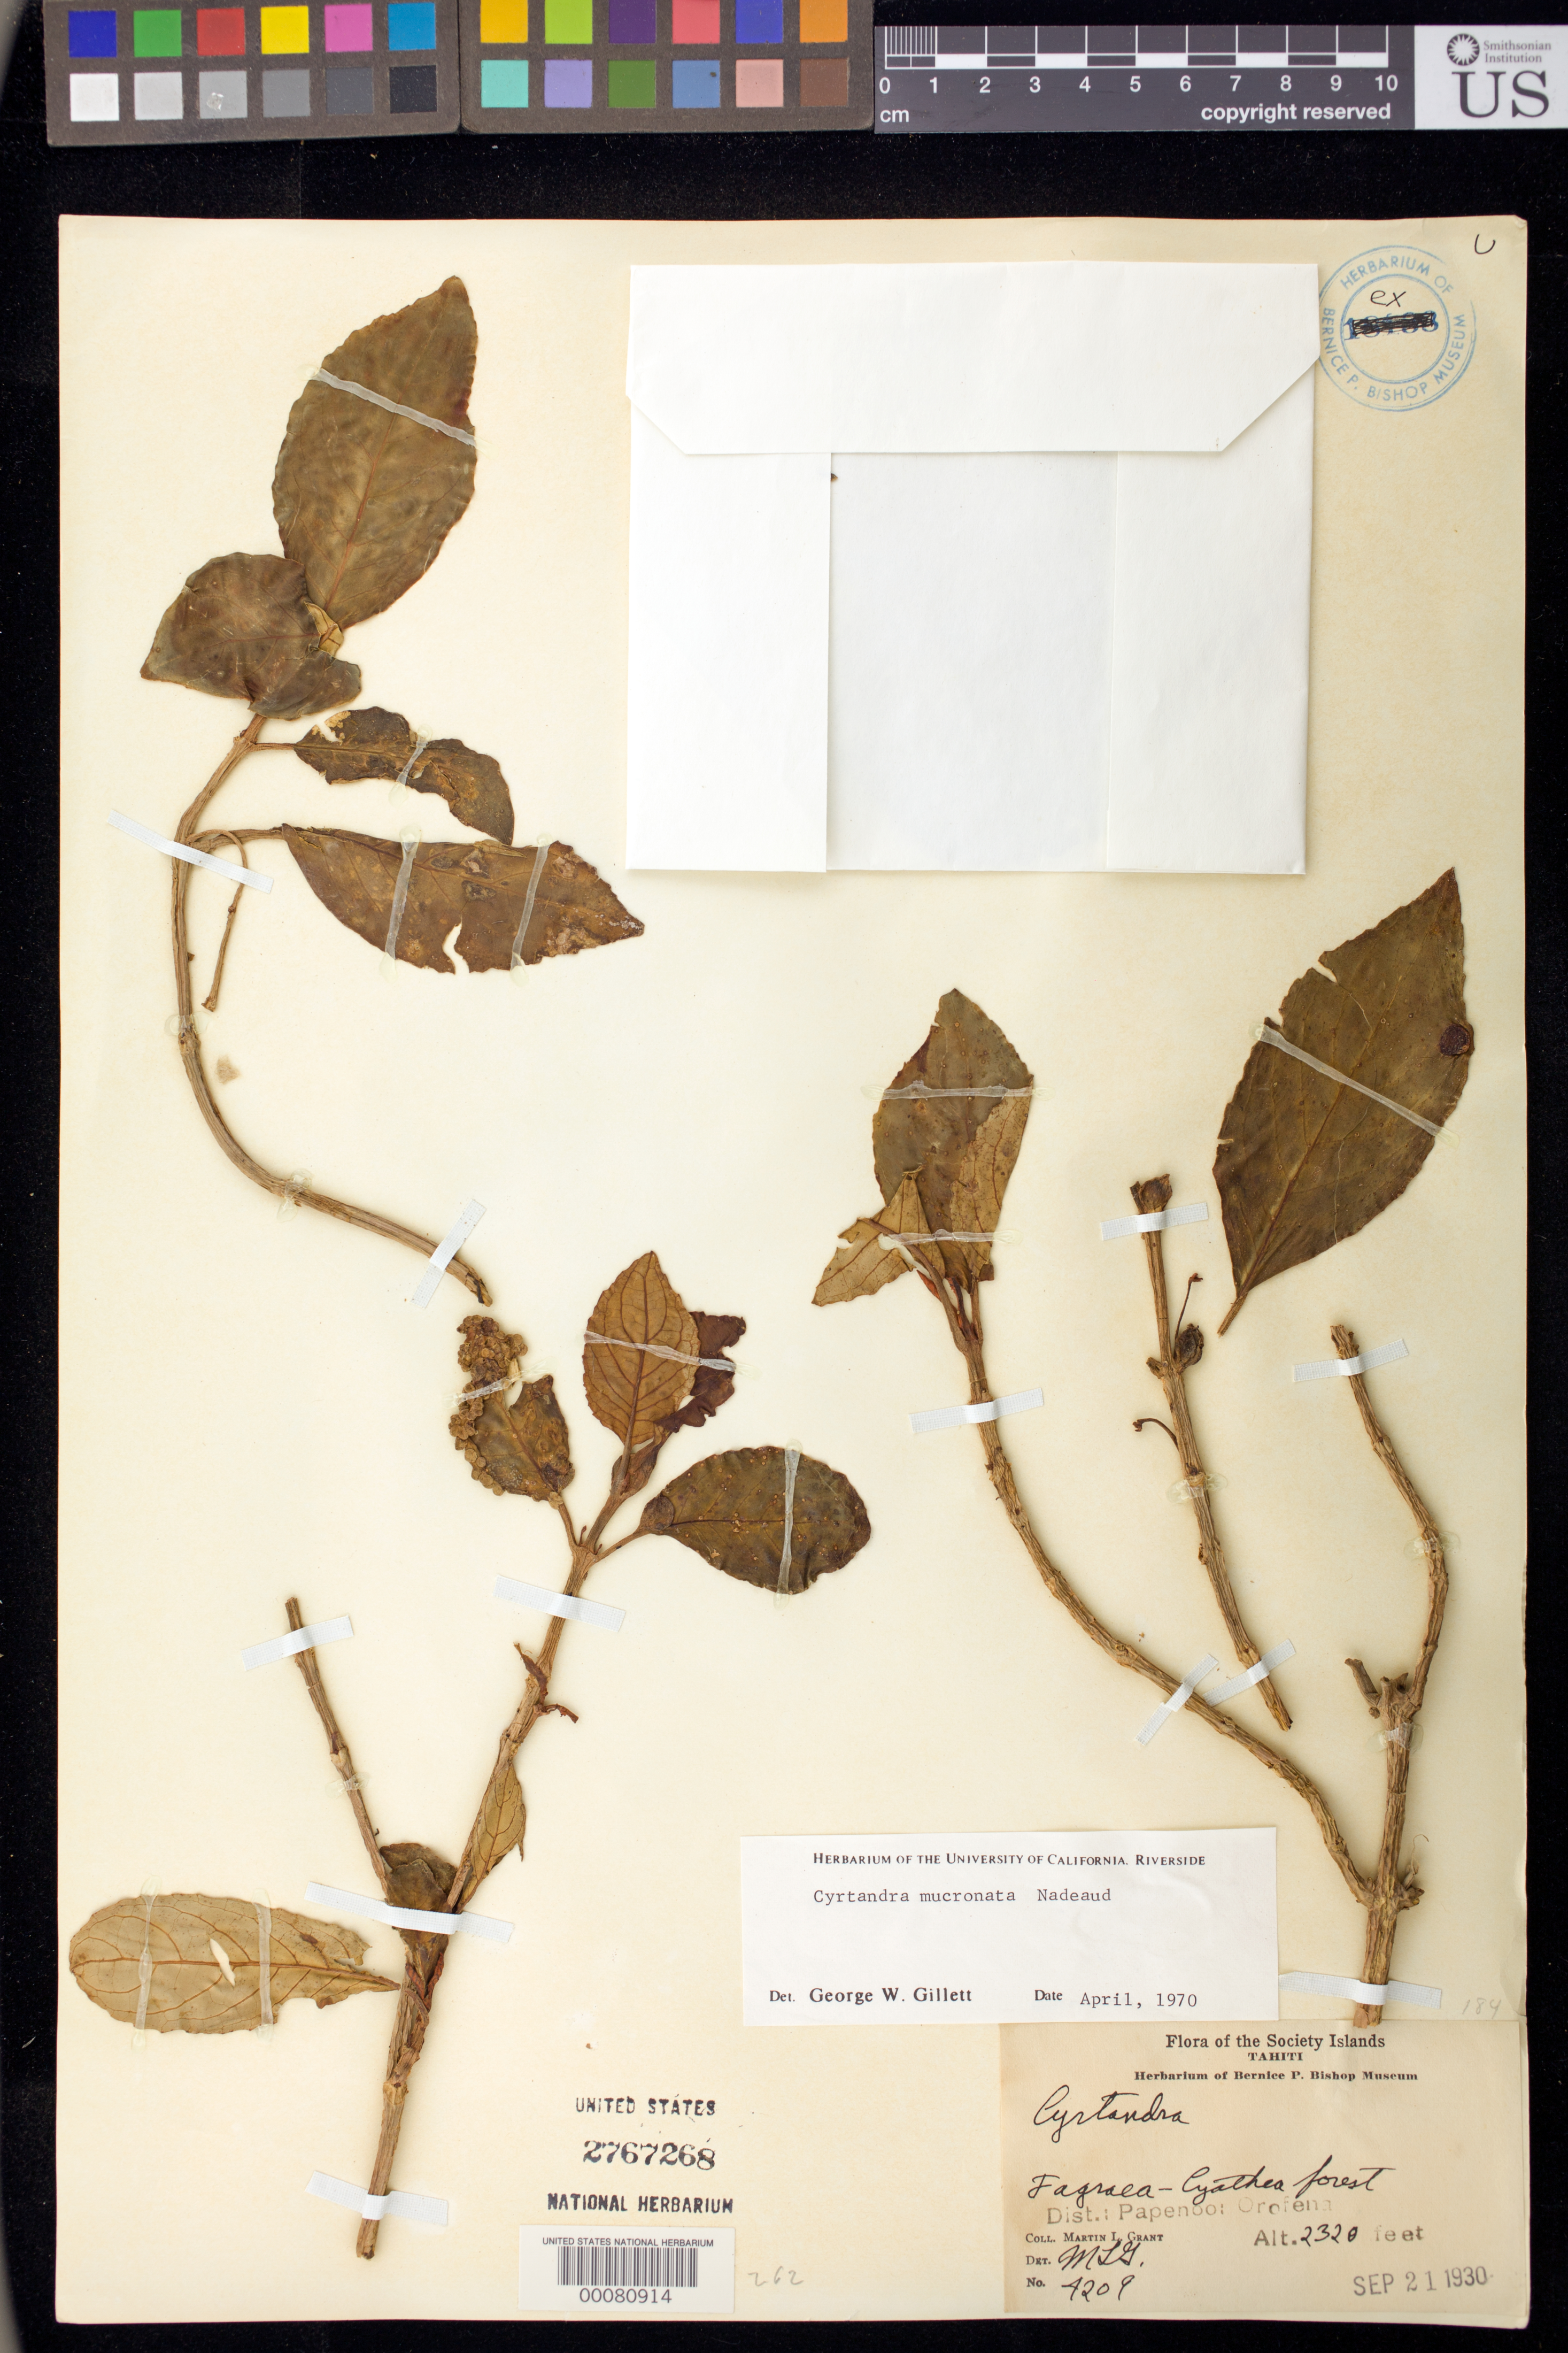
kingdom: Plantae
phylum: Tracheophyta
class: Magnoliopsida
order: Lamiales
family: Gesneriaceae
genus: Cyrtandra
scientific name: Cyrtandra mucronata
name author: Nadeaud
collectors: M. L. Grant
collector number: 4209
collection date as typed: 21 Sep 1930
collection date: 1930-09-21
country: French Polynesia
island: Tahiti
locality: Dist Papenoo, Orofena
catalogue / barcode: US 2767268